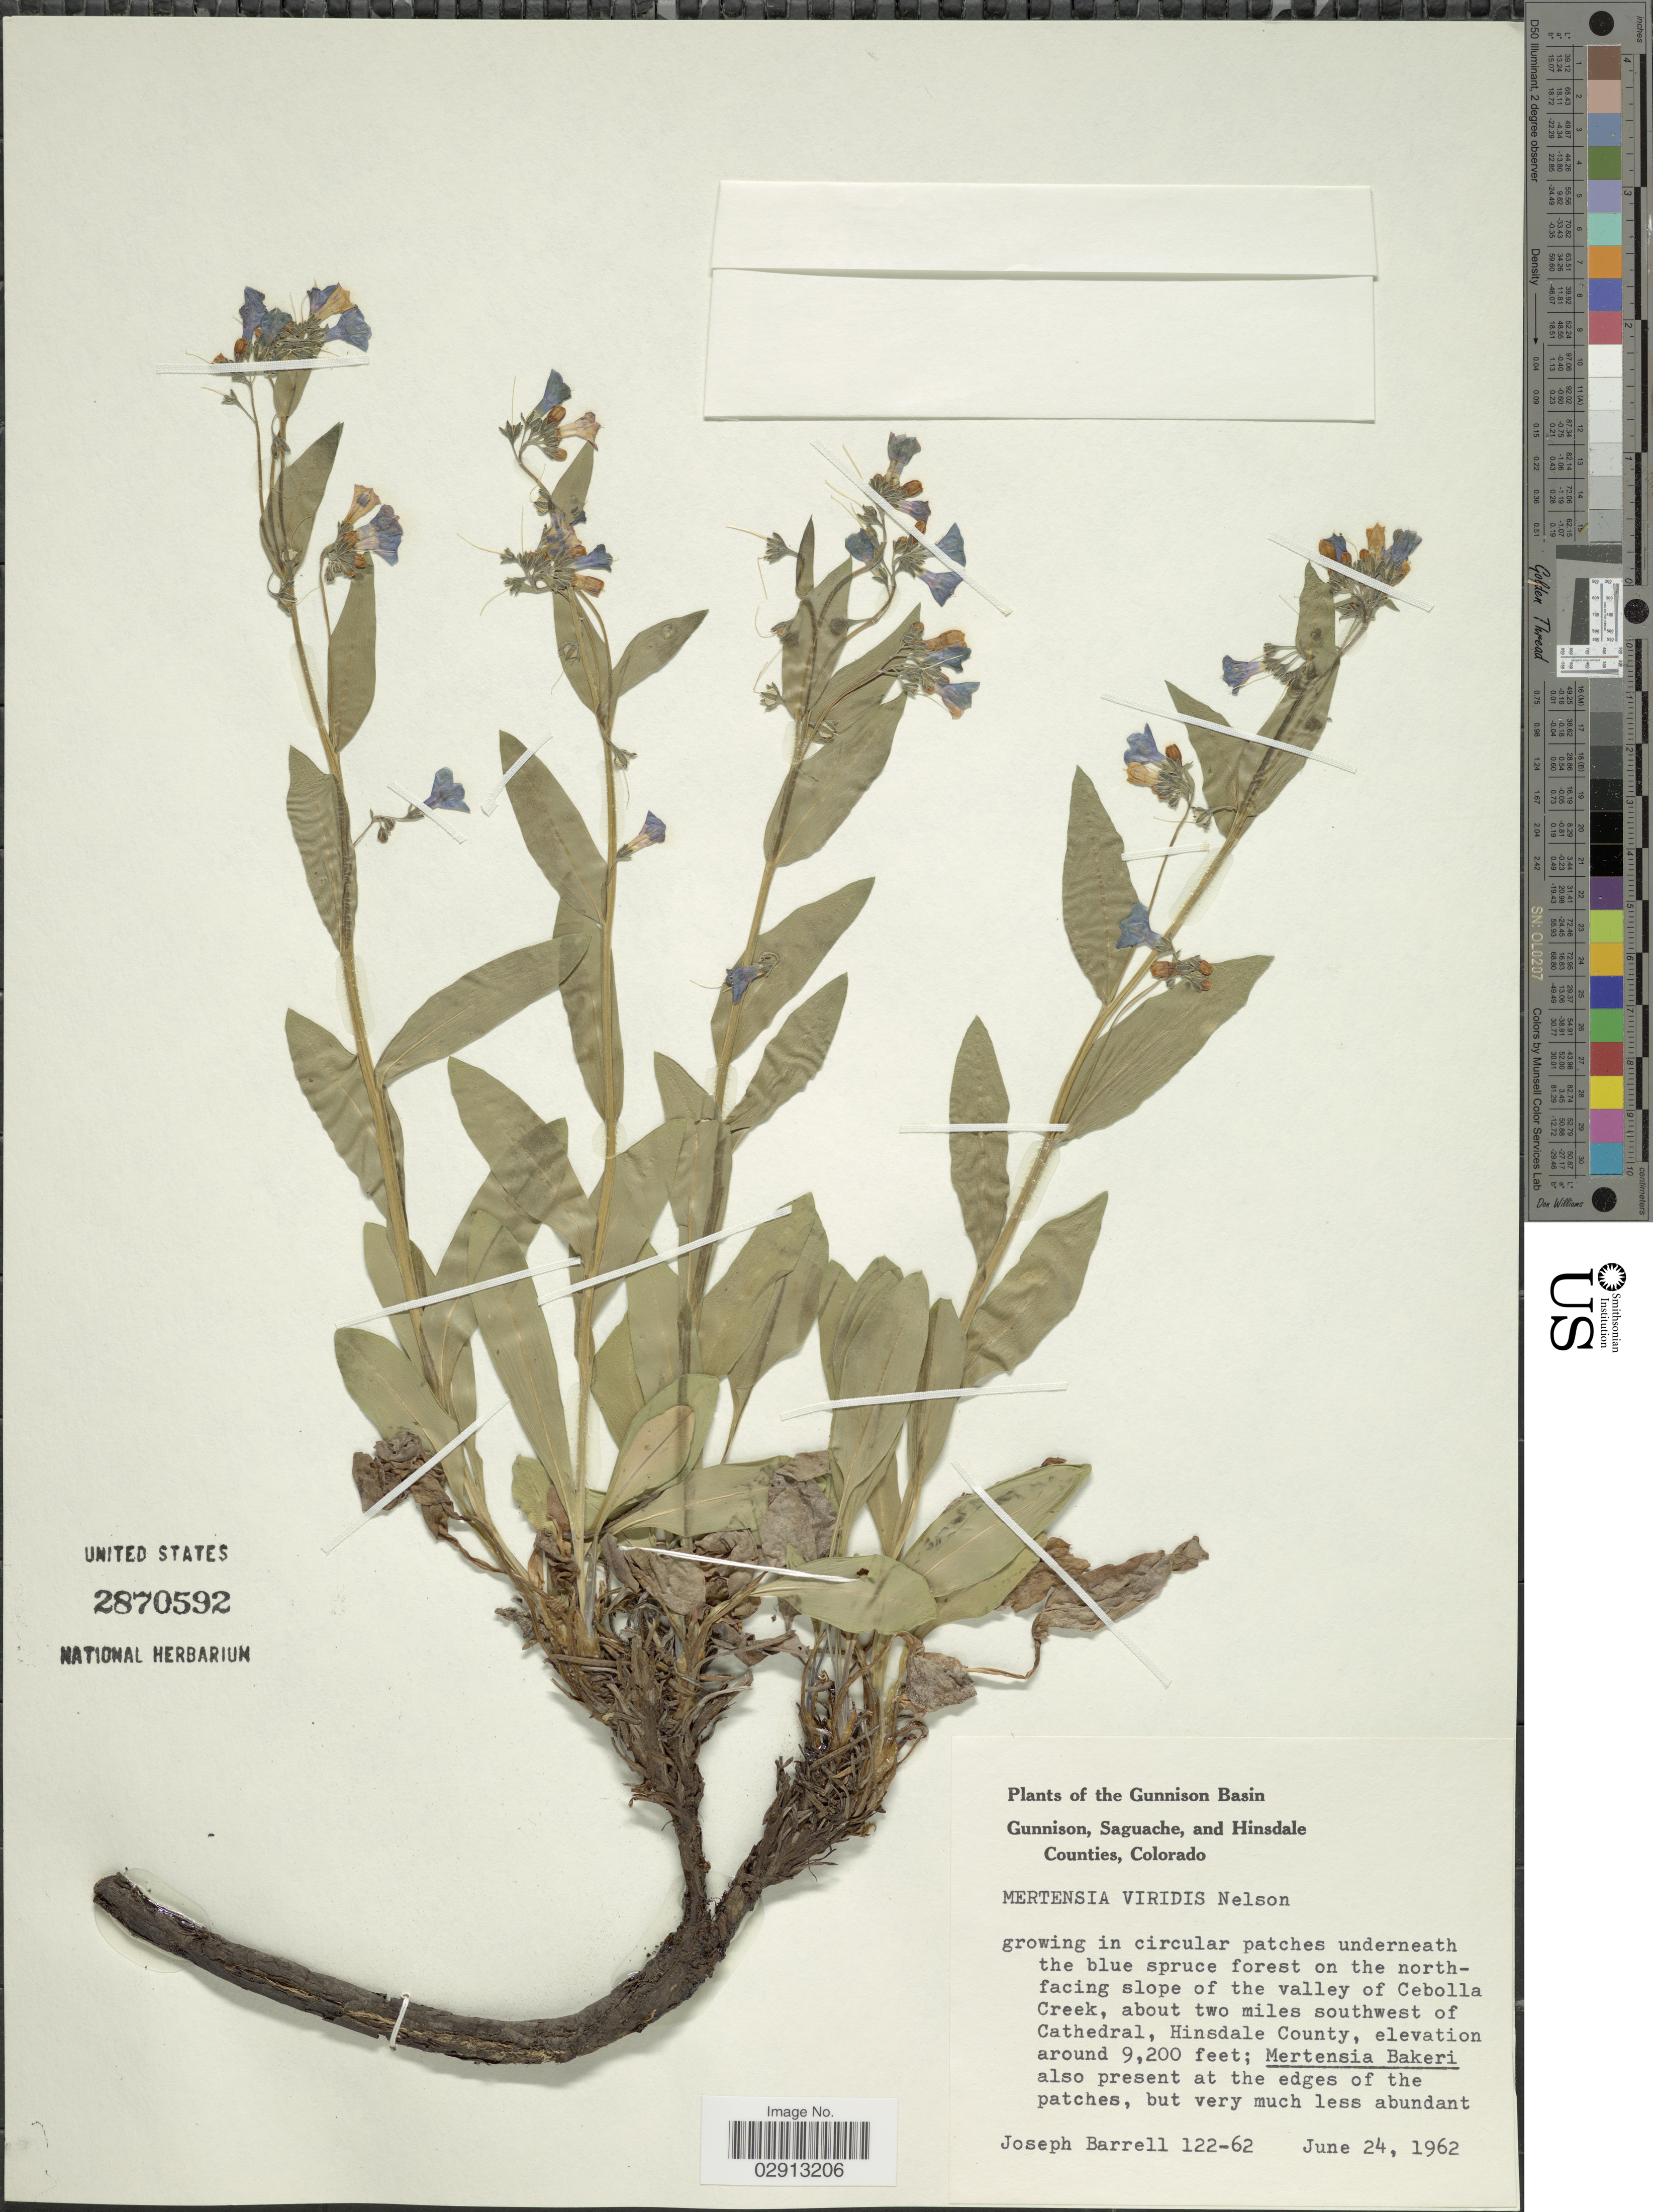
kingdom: Plantae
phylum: Tracheophyta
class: Magnoliopsida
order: Boraginales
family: Boraginaceae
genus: Mertensia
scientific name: Mertensia viridis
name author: (A. Nelson) A. Nelson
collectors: J. Barrell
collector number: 122-62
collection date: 1962-06-24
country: United States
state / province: Colorado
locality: The Gunnison Basin. On the northfacing slope of the valley of Cebolla Creek, about two miles southwest of Cathedral, Hinsdale County.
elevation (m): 2804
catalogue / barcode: US 2870592